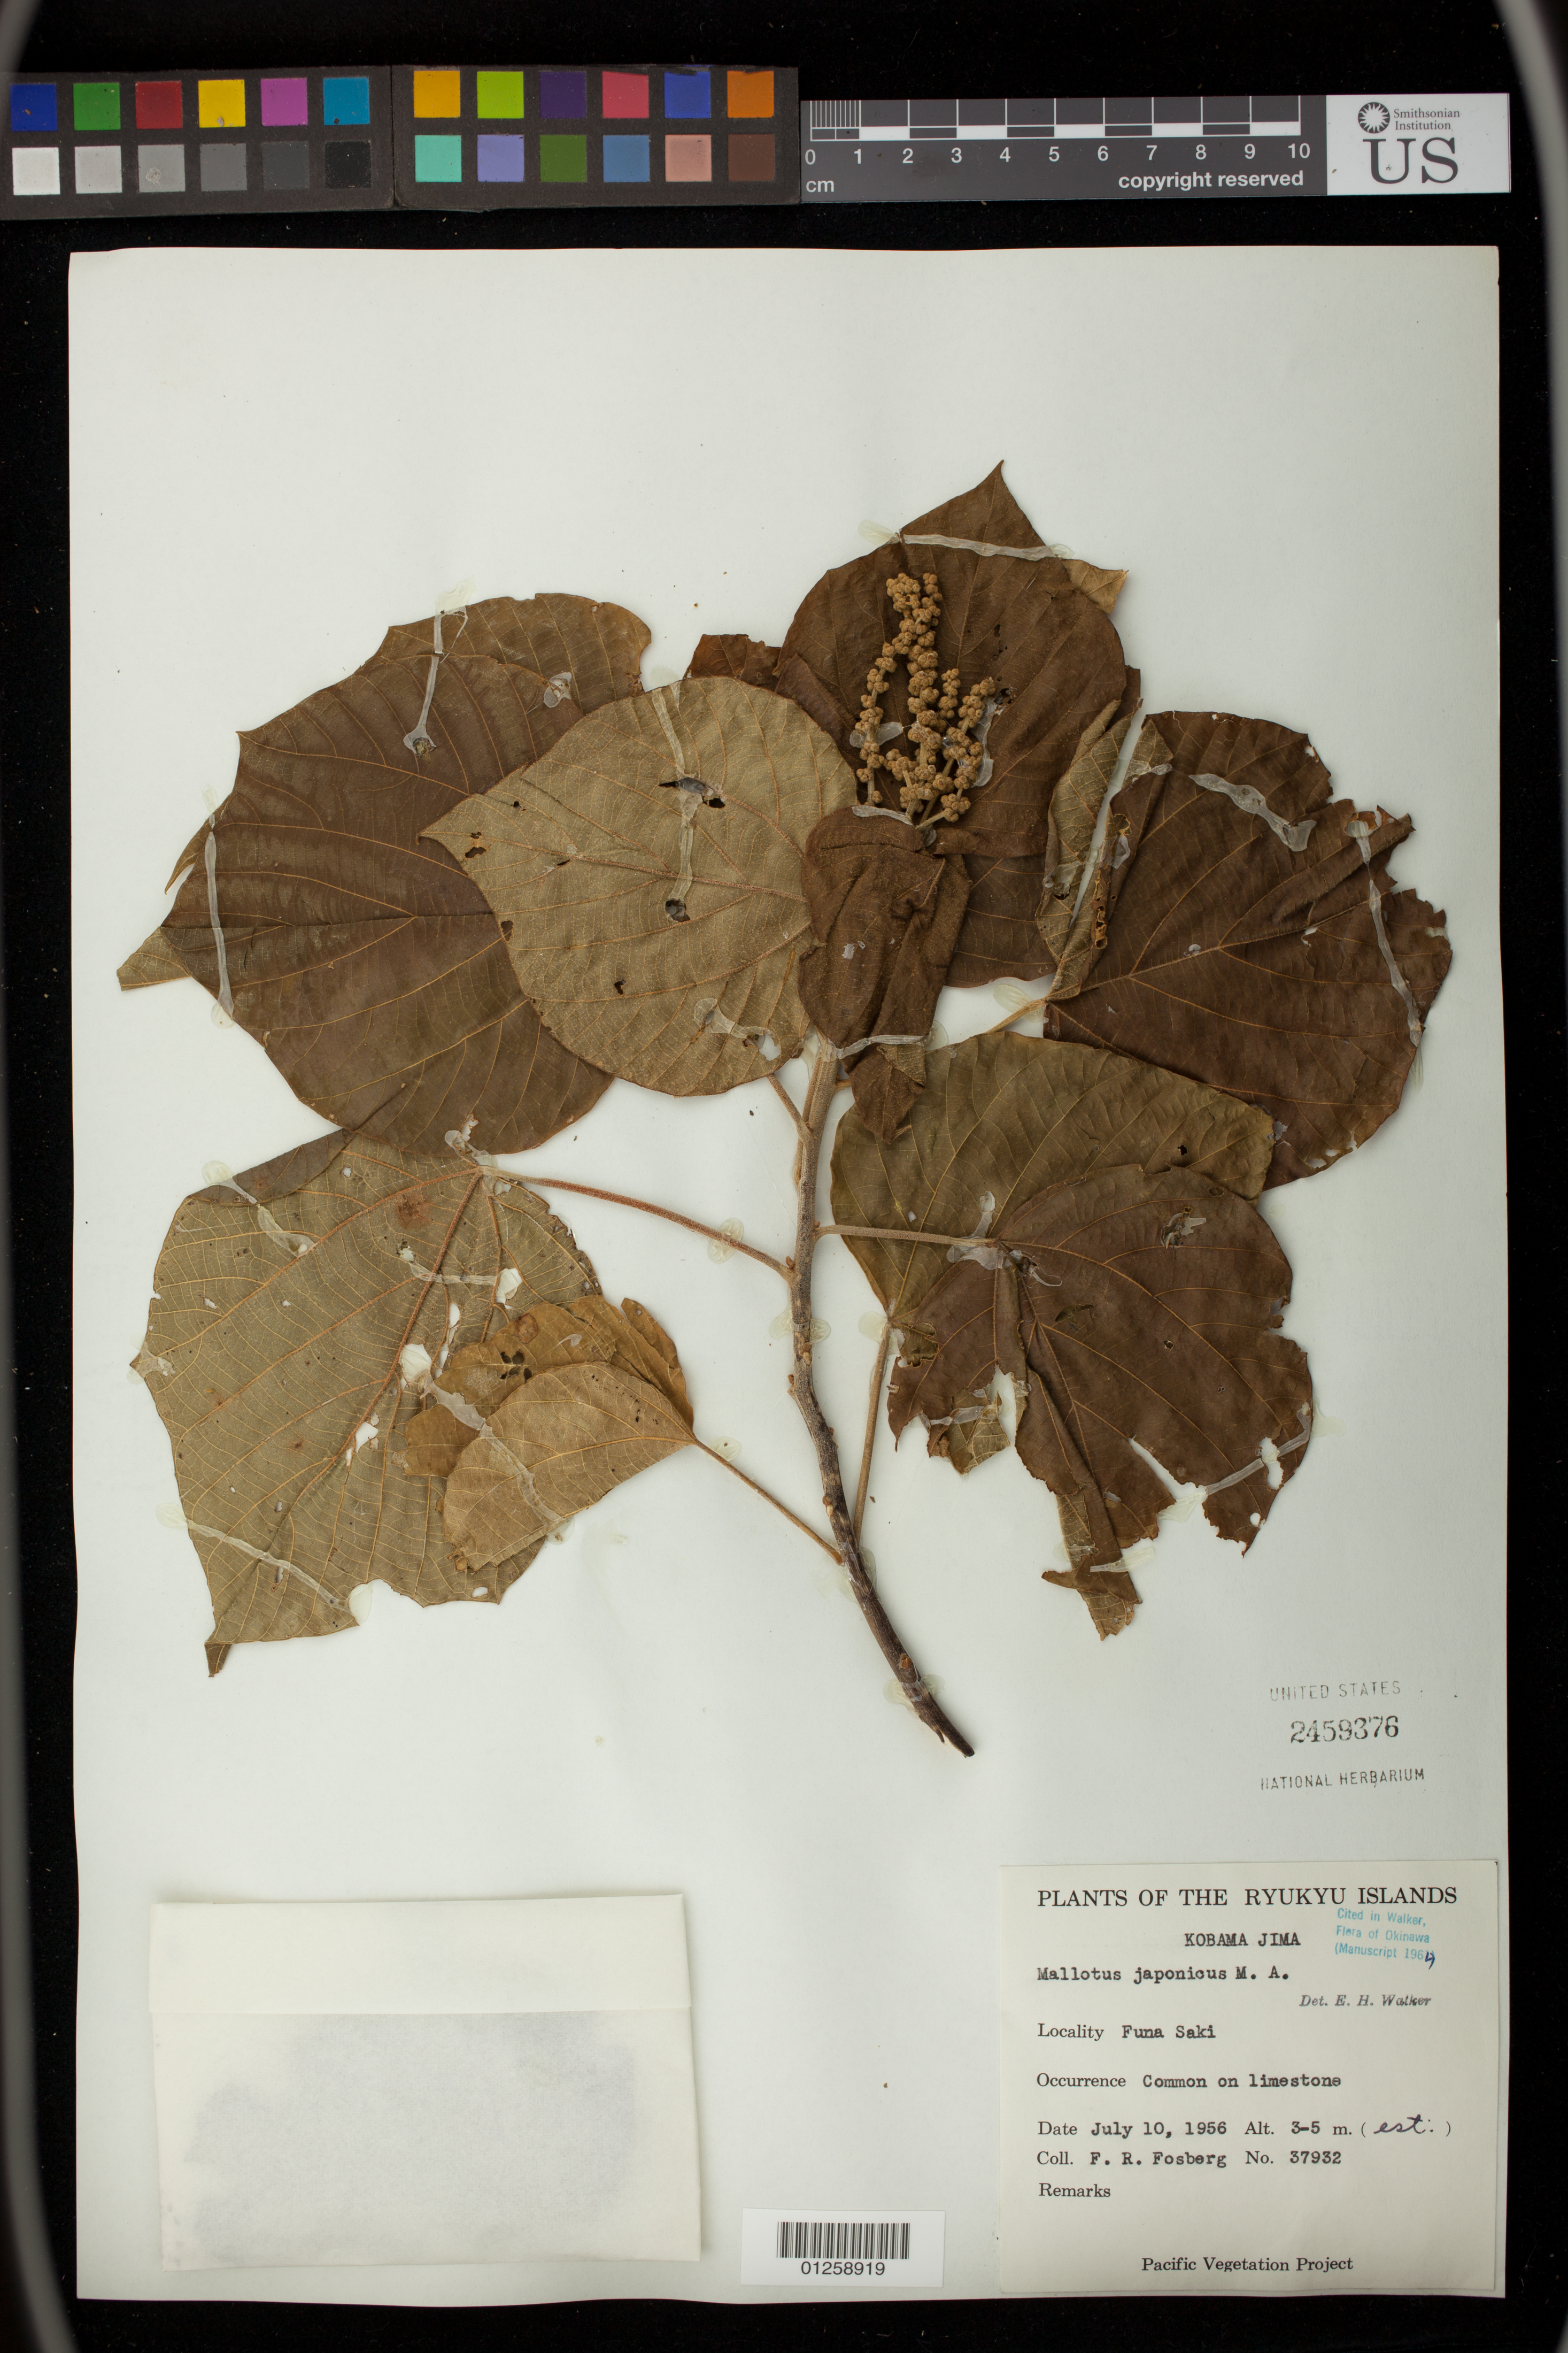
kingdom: Plantae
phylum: Tracheophyta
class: Magnoliopsida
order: Malpighiales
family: Euphorbiaceae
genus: Mallotus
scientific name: Mallotus japonicus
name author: (Spreng.) Müll. Arg.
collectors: F. R. Fosberg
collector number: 37932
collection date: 1956-07-10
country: Japan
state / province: Okinawa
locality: Kobama Jima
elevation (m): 3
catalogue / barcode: US 2459376